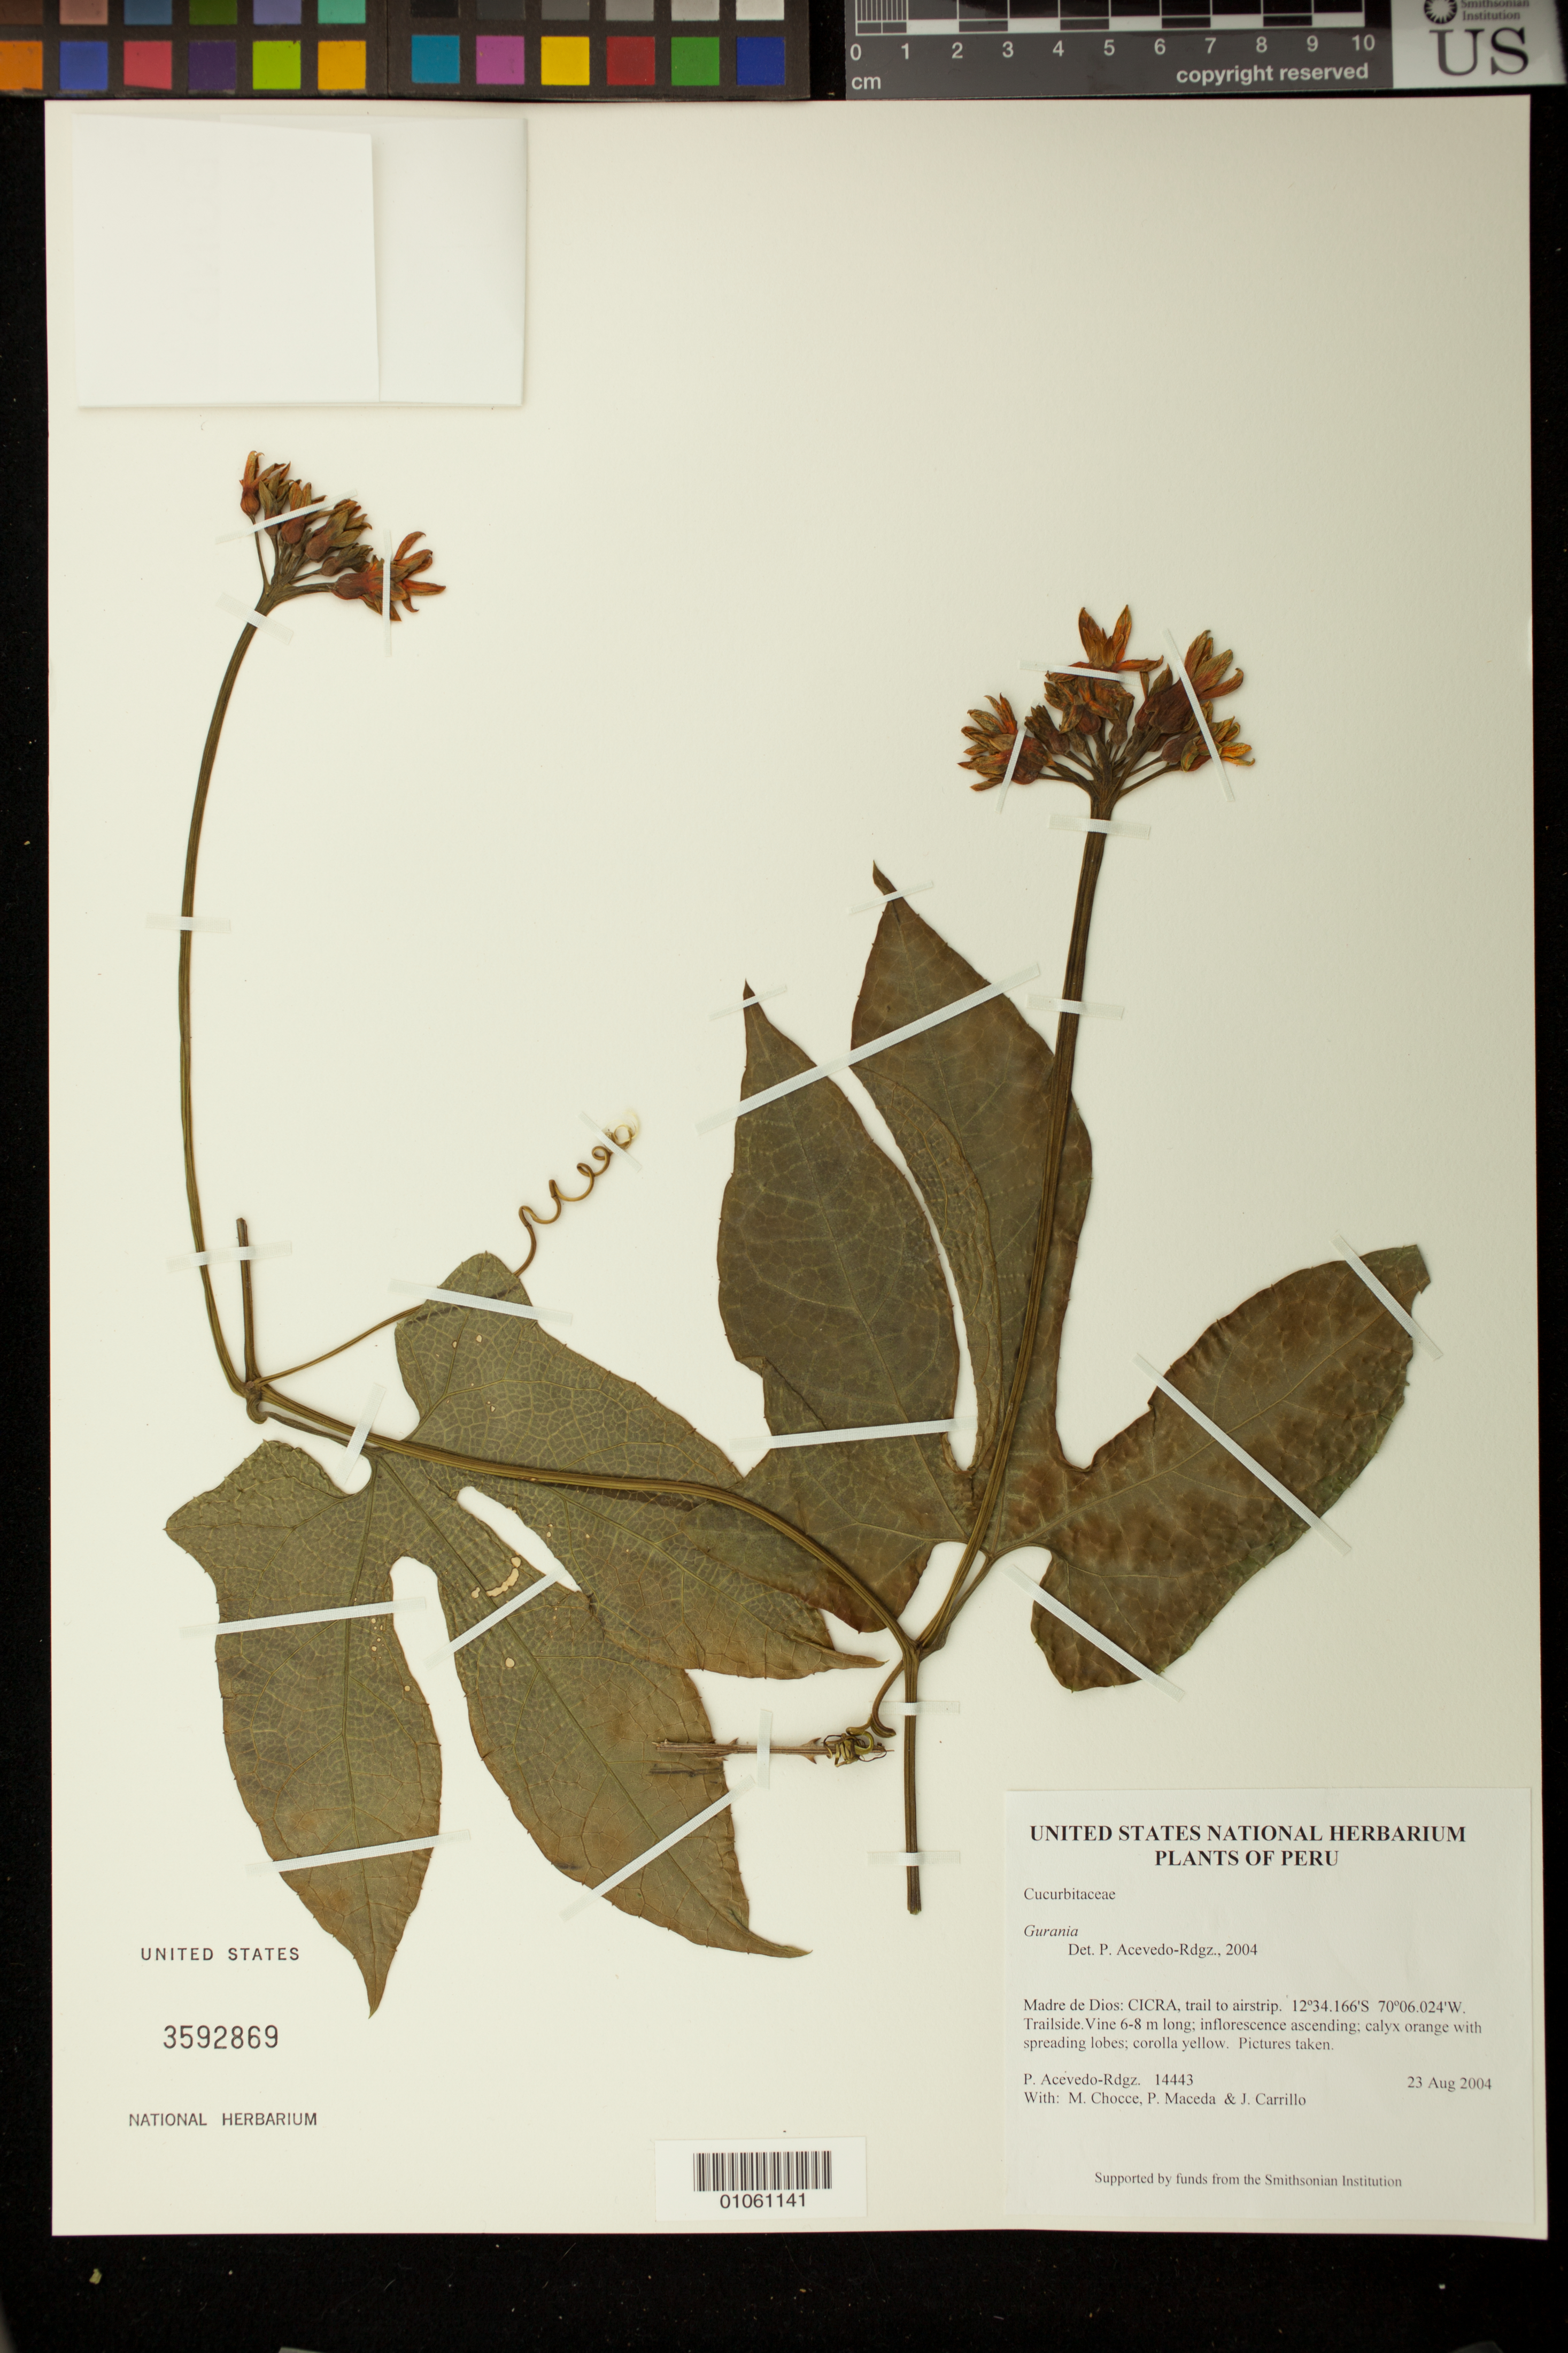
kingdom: Plantae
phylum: Tracheophyta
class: Magnoliopsida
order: Cucurbitales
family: Cucurbitaceae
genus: Gurania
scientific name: Gurania sp.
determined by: Acevedo-Rodríguez, P., (BOT), Smithsonian Institution - National Museum of Natural History (UNITED STATES)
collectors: P. Acevedo-Rodr., M. Chocce, P. Maceda & J. Carrillo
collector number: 14443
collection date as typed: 23 Aug 2004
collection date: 2004-08-23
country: Peru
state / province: Madre de Dios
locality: Madre de Dios: CICRA, trail to airstrip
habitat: Trailside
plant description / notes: US, K, MO, NY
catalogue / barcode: US 3592869